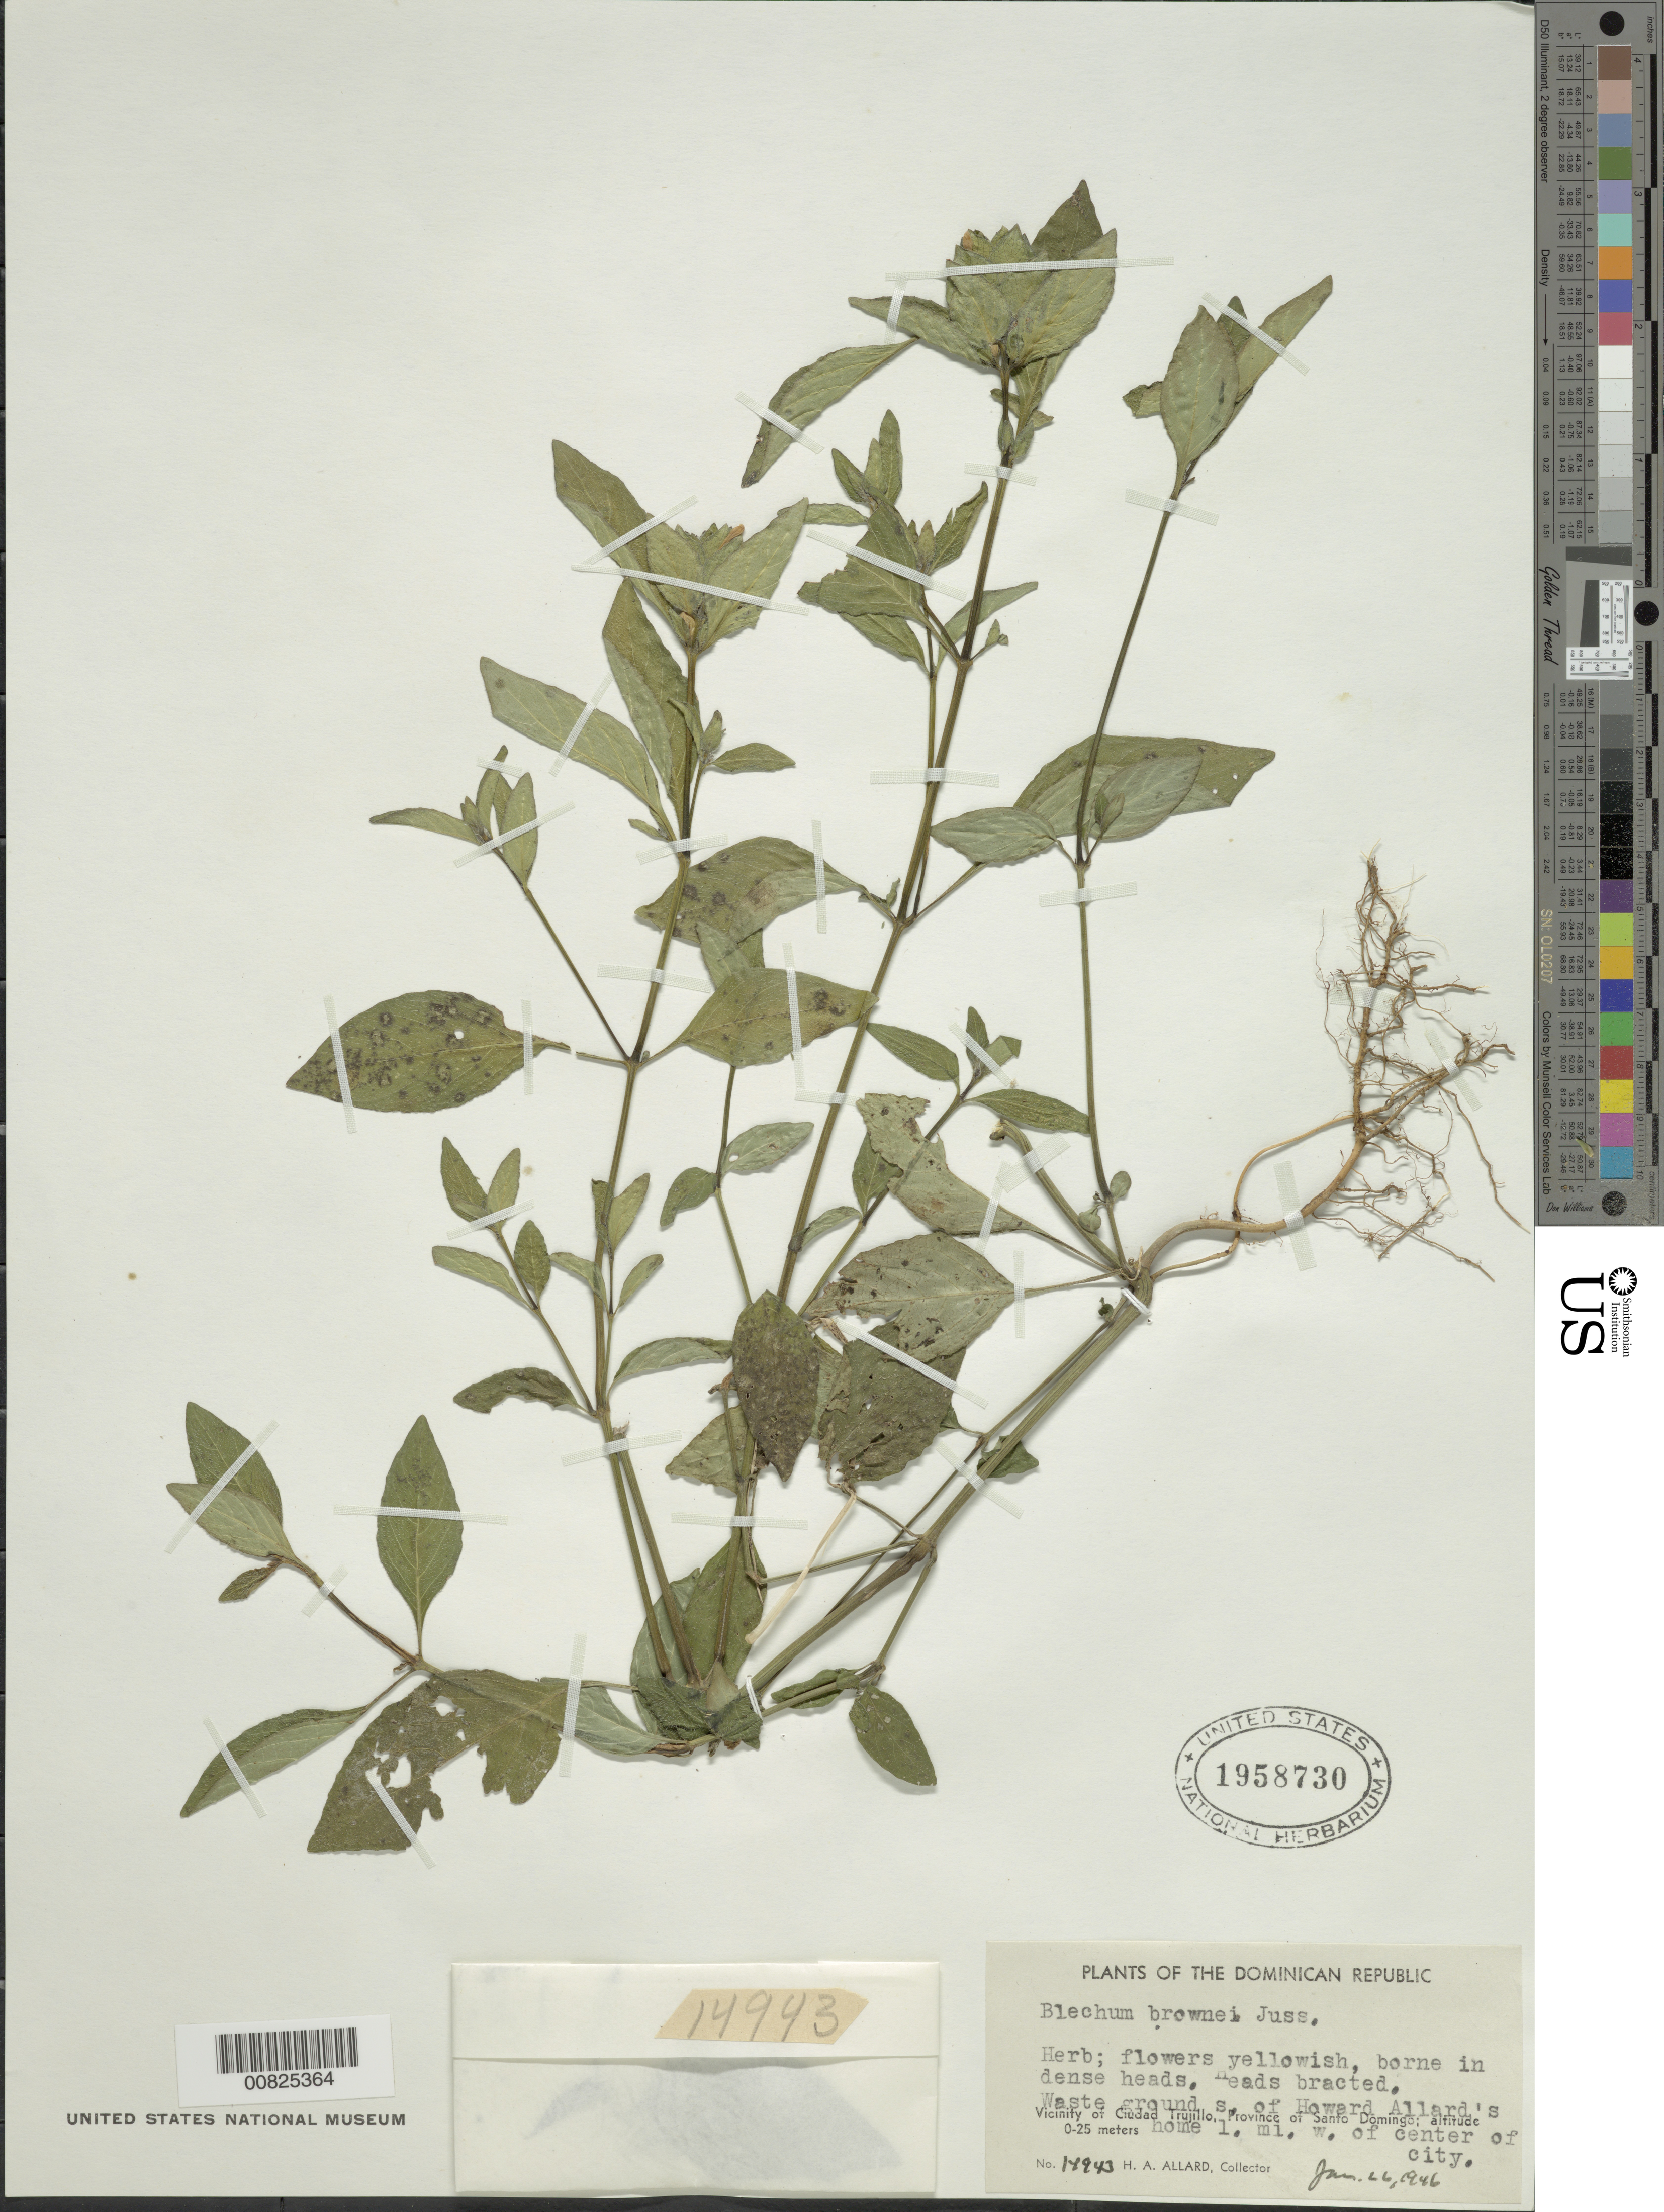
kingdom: Plantae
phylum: Tracheophyta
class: Magnoliopsida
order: Lamiales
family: Acanthaceae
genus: Blechum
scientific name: Blechum pyramidatum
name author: (Lam.) Urb.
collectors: H. A. Allard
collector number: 14943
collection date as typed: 26 Jan 1946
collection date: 1946-01-26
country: Dominican Republic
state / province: Distrito Nacional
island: Hispaniola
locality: Vicinity of Santo Domingo, Howard Allard's home, 1 mile W of center of city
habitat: Waste ground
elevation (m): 0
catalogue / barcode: US 1958730